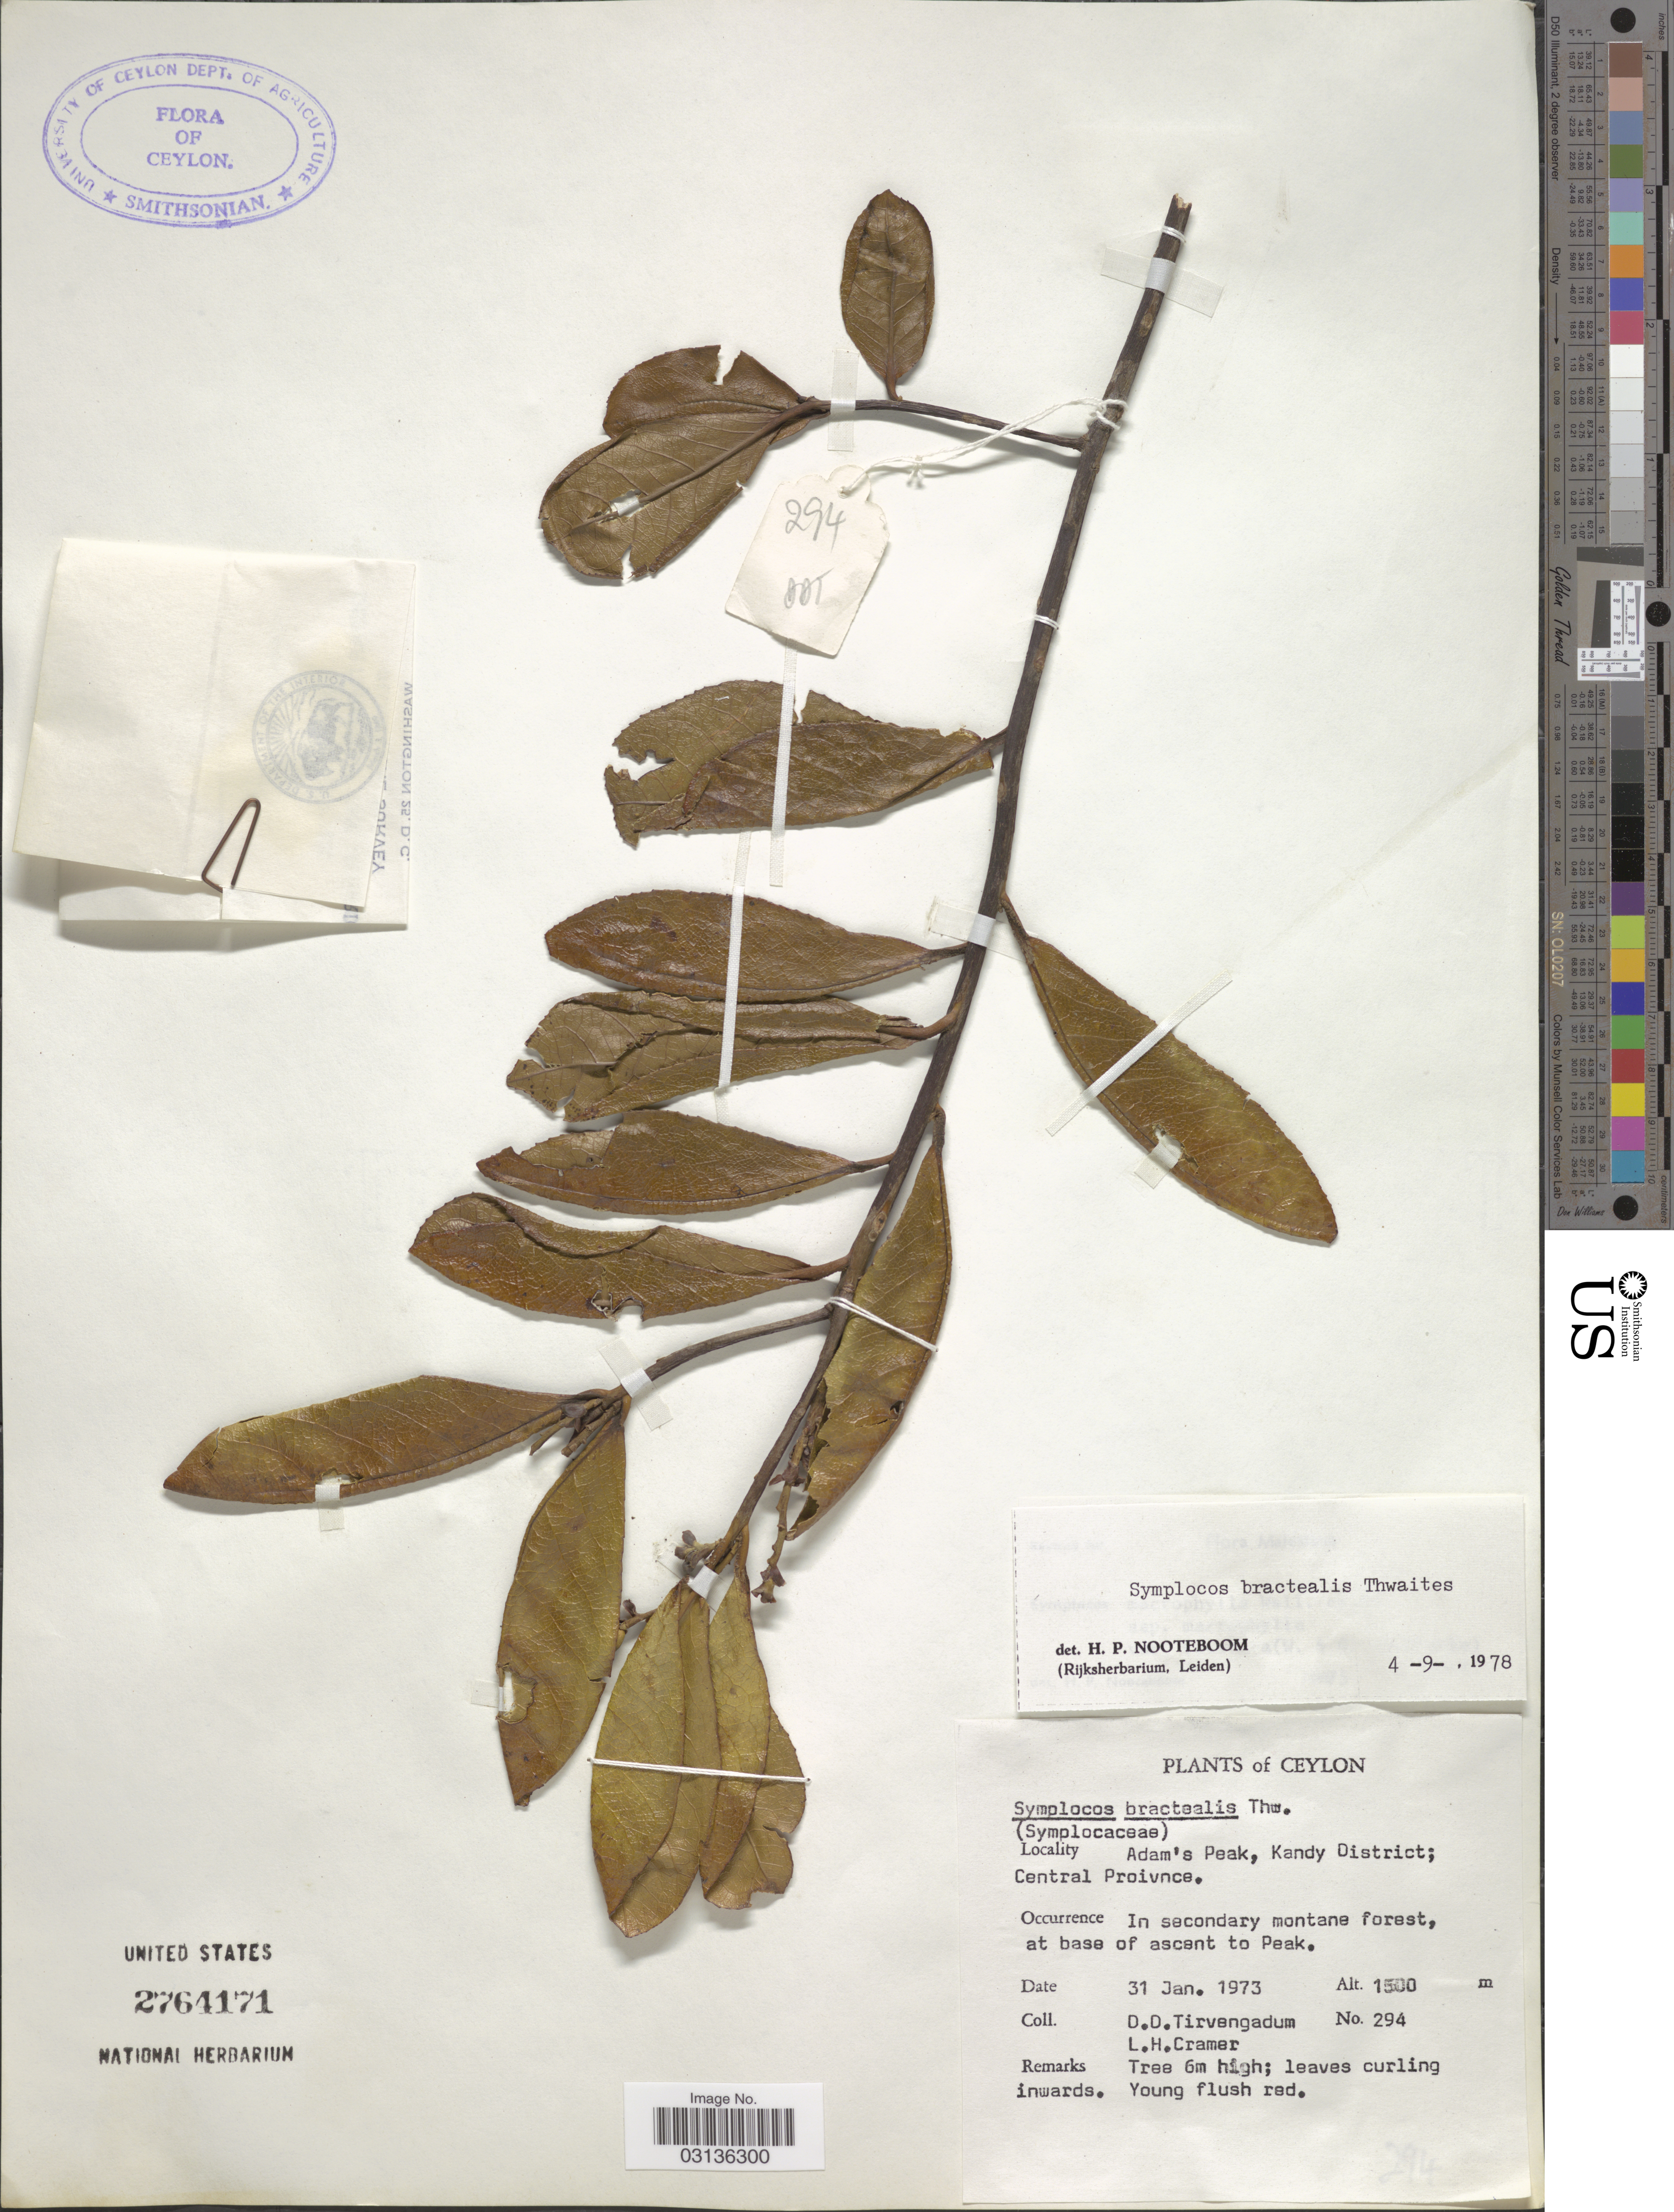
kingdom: Plantae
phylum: Tracheophyta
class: Magnoliopsida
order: Ericales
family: Symplocaceae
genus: Symplocos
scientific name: Symplocos bractealis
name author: Thwaites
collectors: D. Tirvengadum & L. H. Cramer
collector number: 294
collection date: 1973-01-31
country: Sri Lanka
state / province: Central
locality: Ceylon. Adam's Peak, Kandy District; Central Proivnce.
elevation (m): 1500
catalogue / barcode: US 2764171